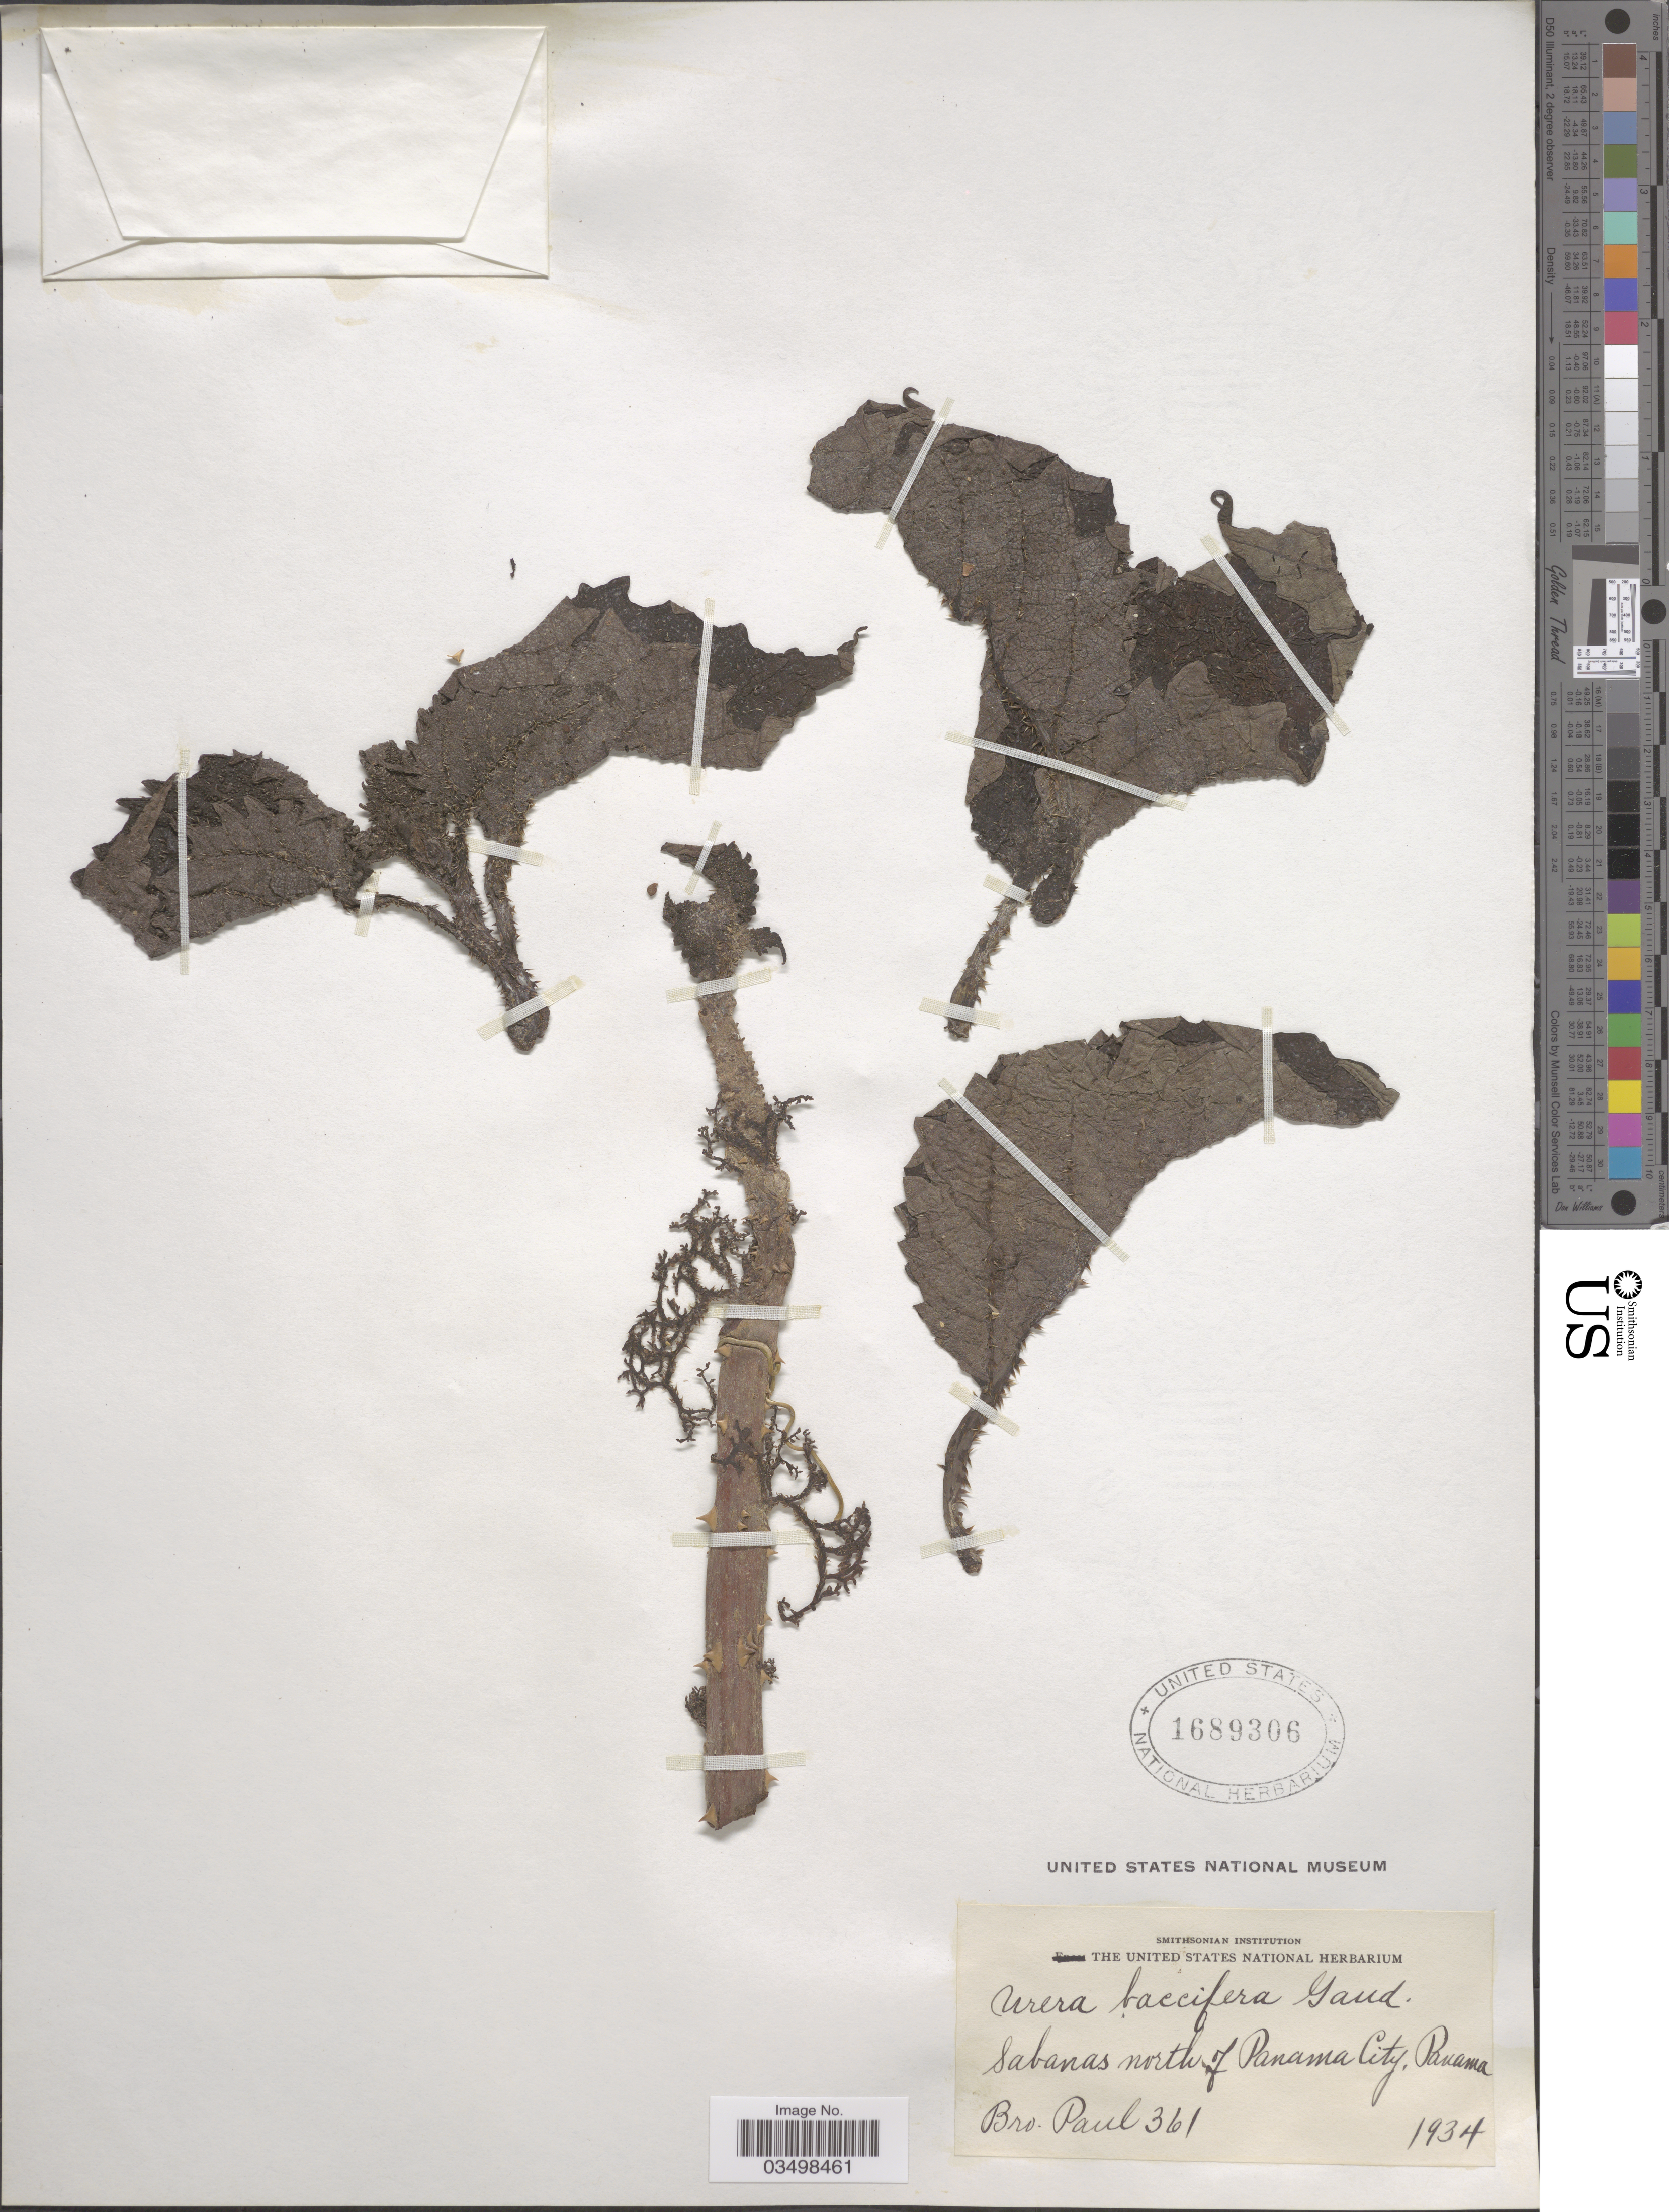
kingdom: Plantae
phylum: Tracheophyta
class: Magnoliopsida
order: Rosales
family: Urticaceae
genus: Urera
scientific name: Urera baccifera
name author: (L.) Gaudich. ex Wedd.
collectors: B. Paul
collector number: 361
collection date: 1934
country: Panama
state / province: Panamá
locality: Sabanas north of Panama City.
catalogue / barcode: US 1689306